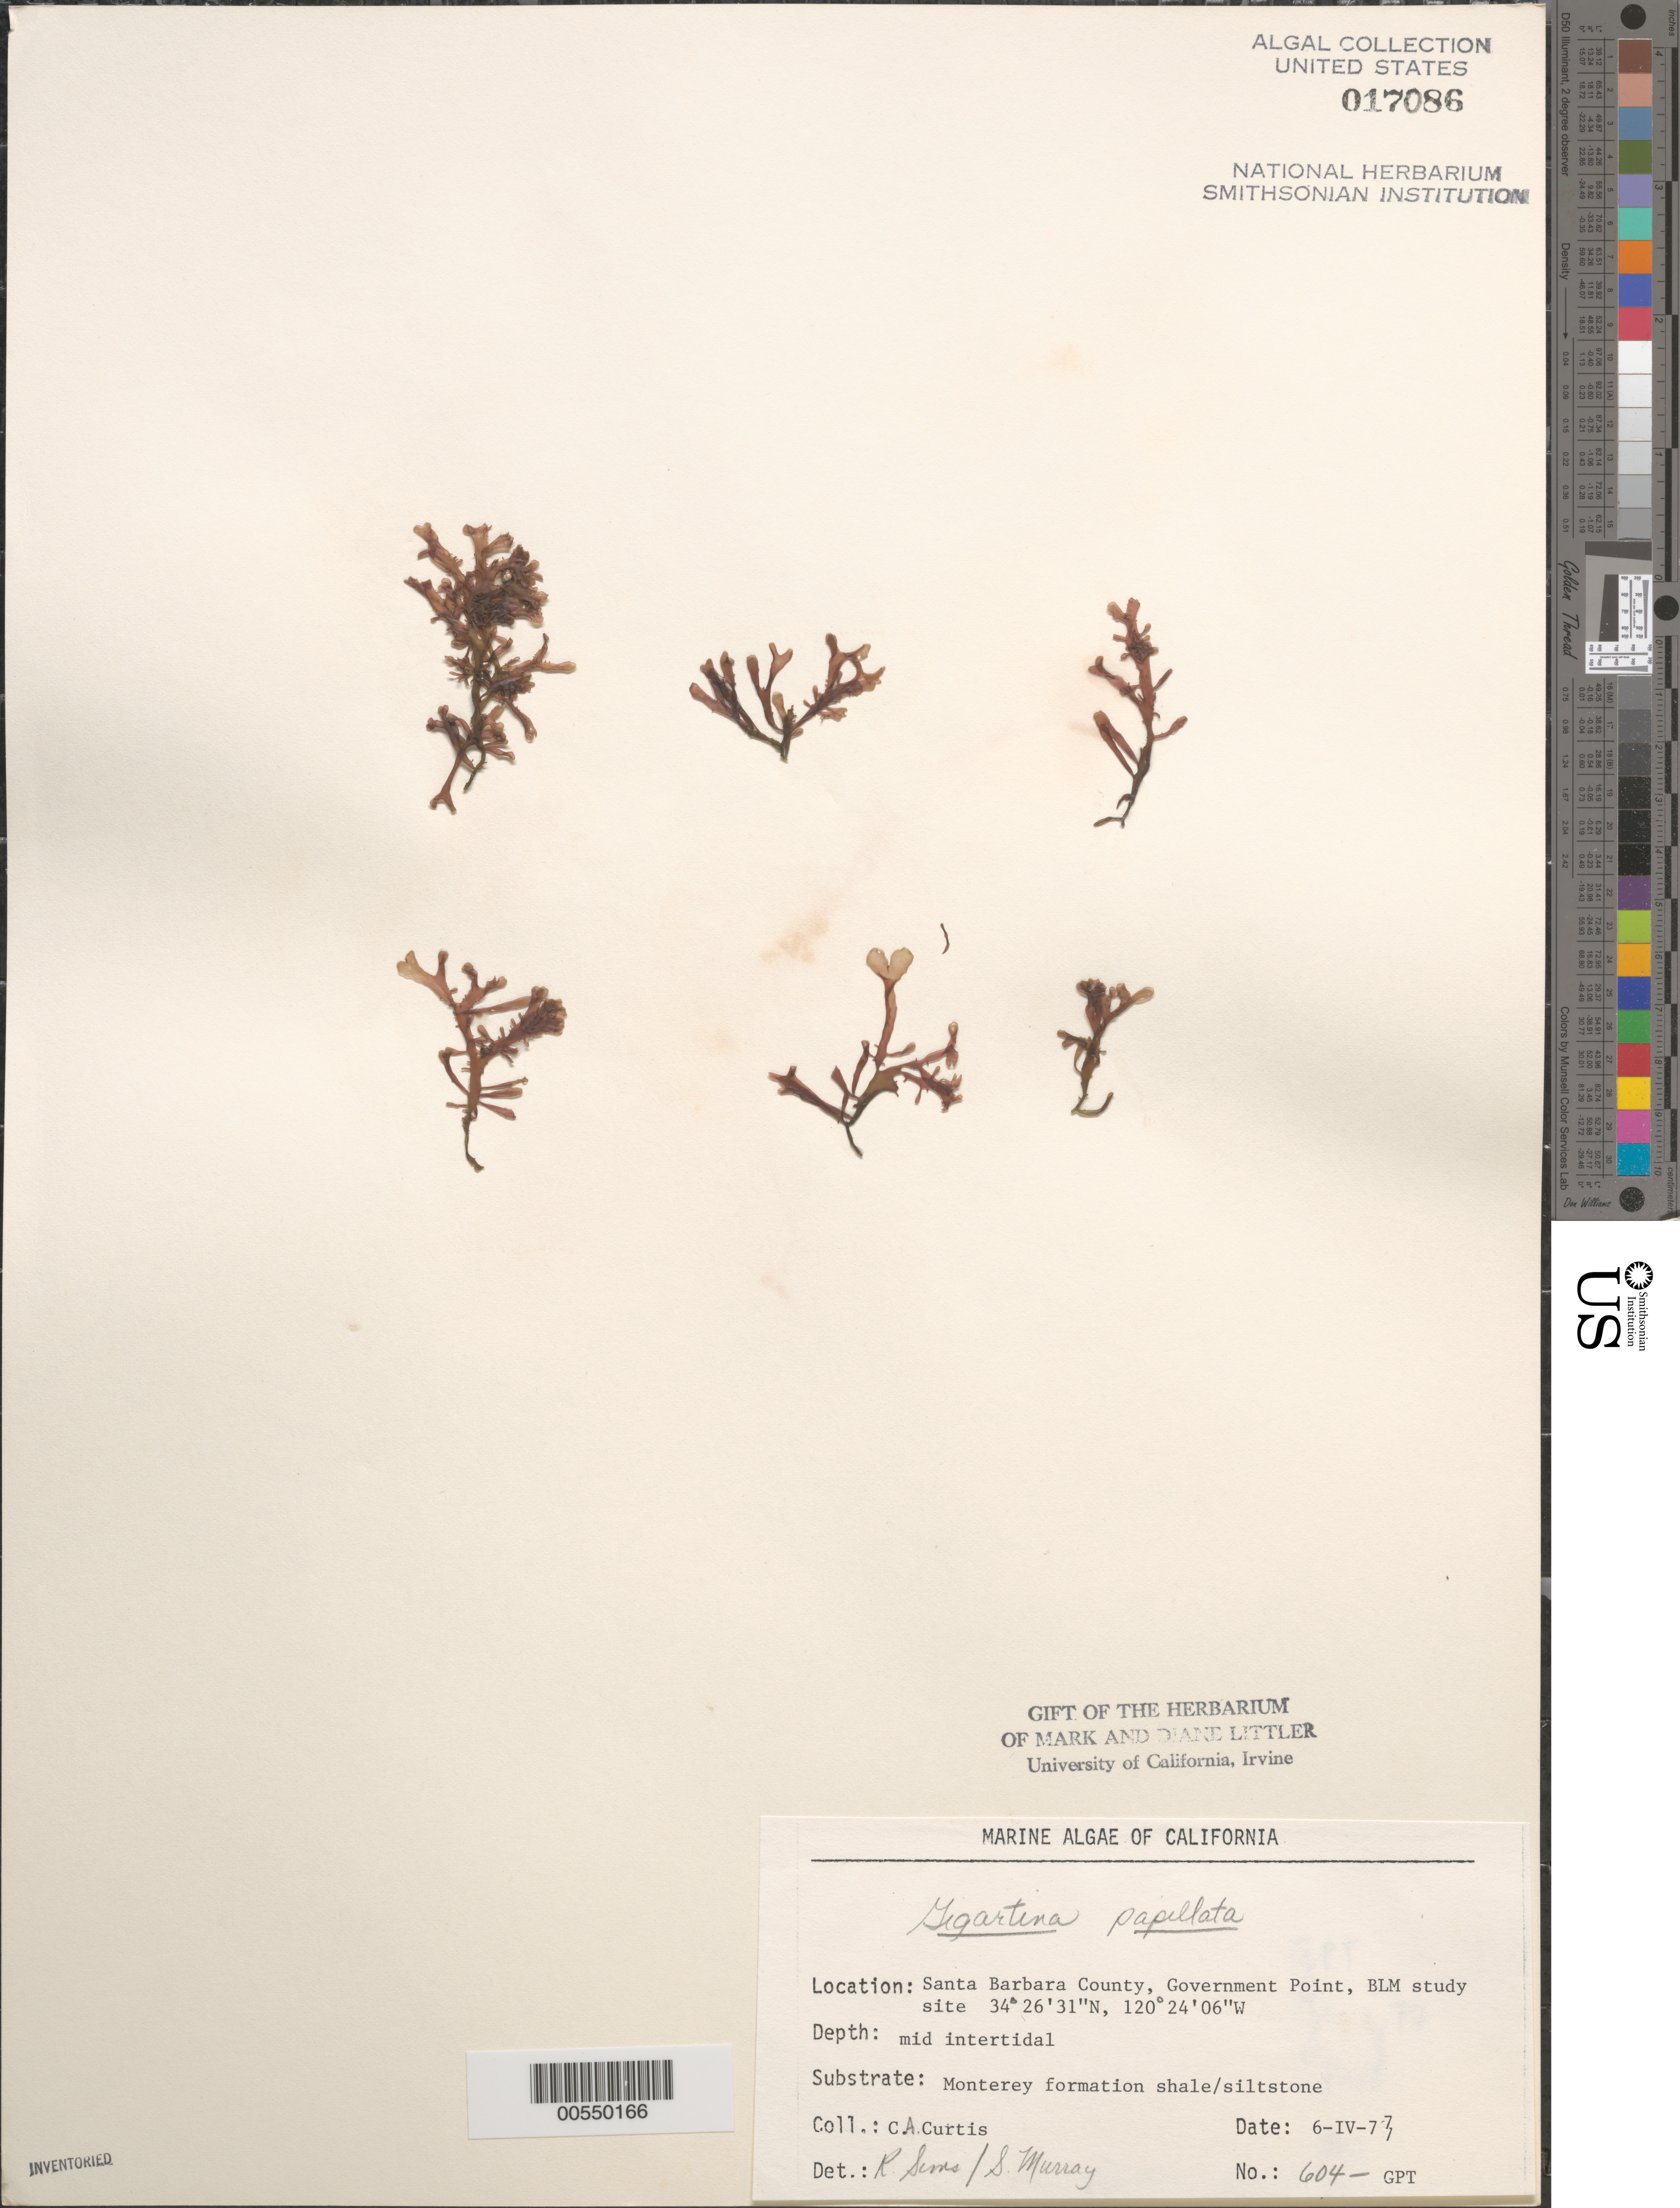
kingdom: Plantae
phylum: Rhodophyta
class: Florideophyceae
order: Gigartinales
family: Phyllophoraceae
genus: Mastocarpus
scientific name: Mastocarpus papillatus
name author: (C. Agardh) Kütz.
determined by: Algae name updating Project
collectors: C. Curtis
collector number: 604-gpt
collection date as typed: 06 Jun 1977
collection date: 1977-06-06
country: United States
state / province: California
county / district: Santa Barbara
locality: Government Point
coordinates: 34 26'31"N, 120 24'06"W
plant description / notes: BLM-SOCALBIGHT Rocky Intertidal Survey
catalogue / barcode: US 17086